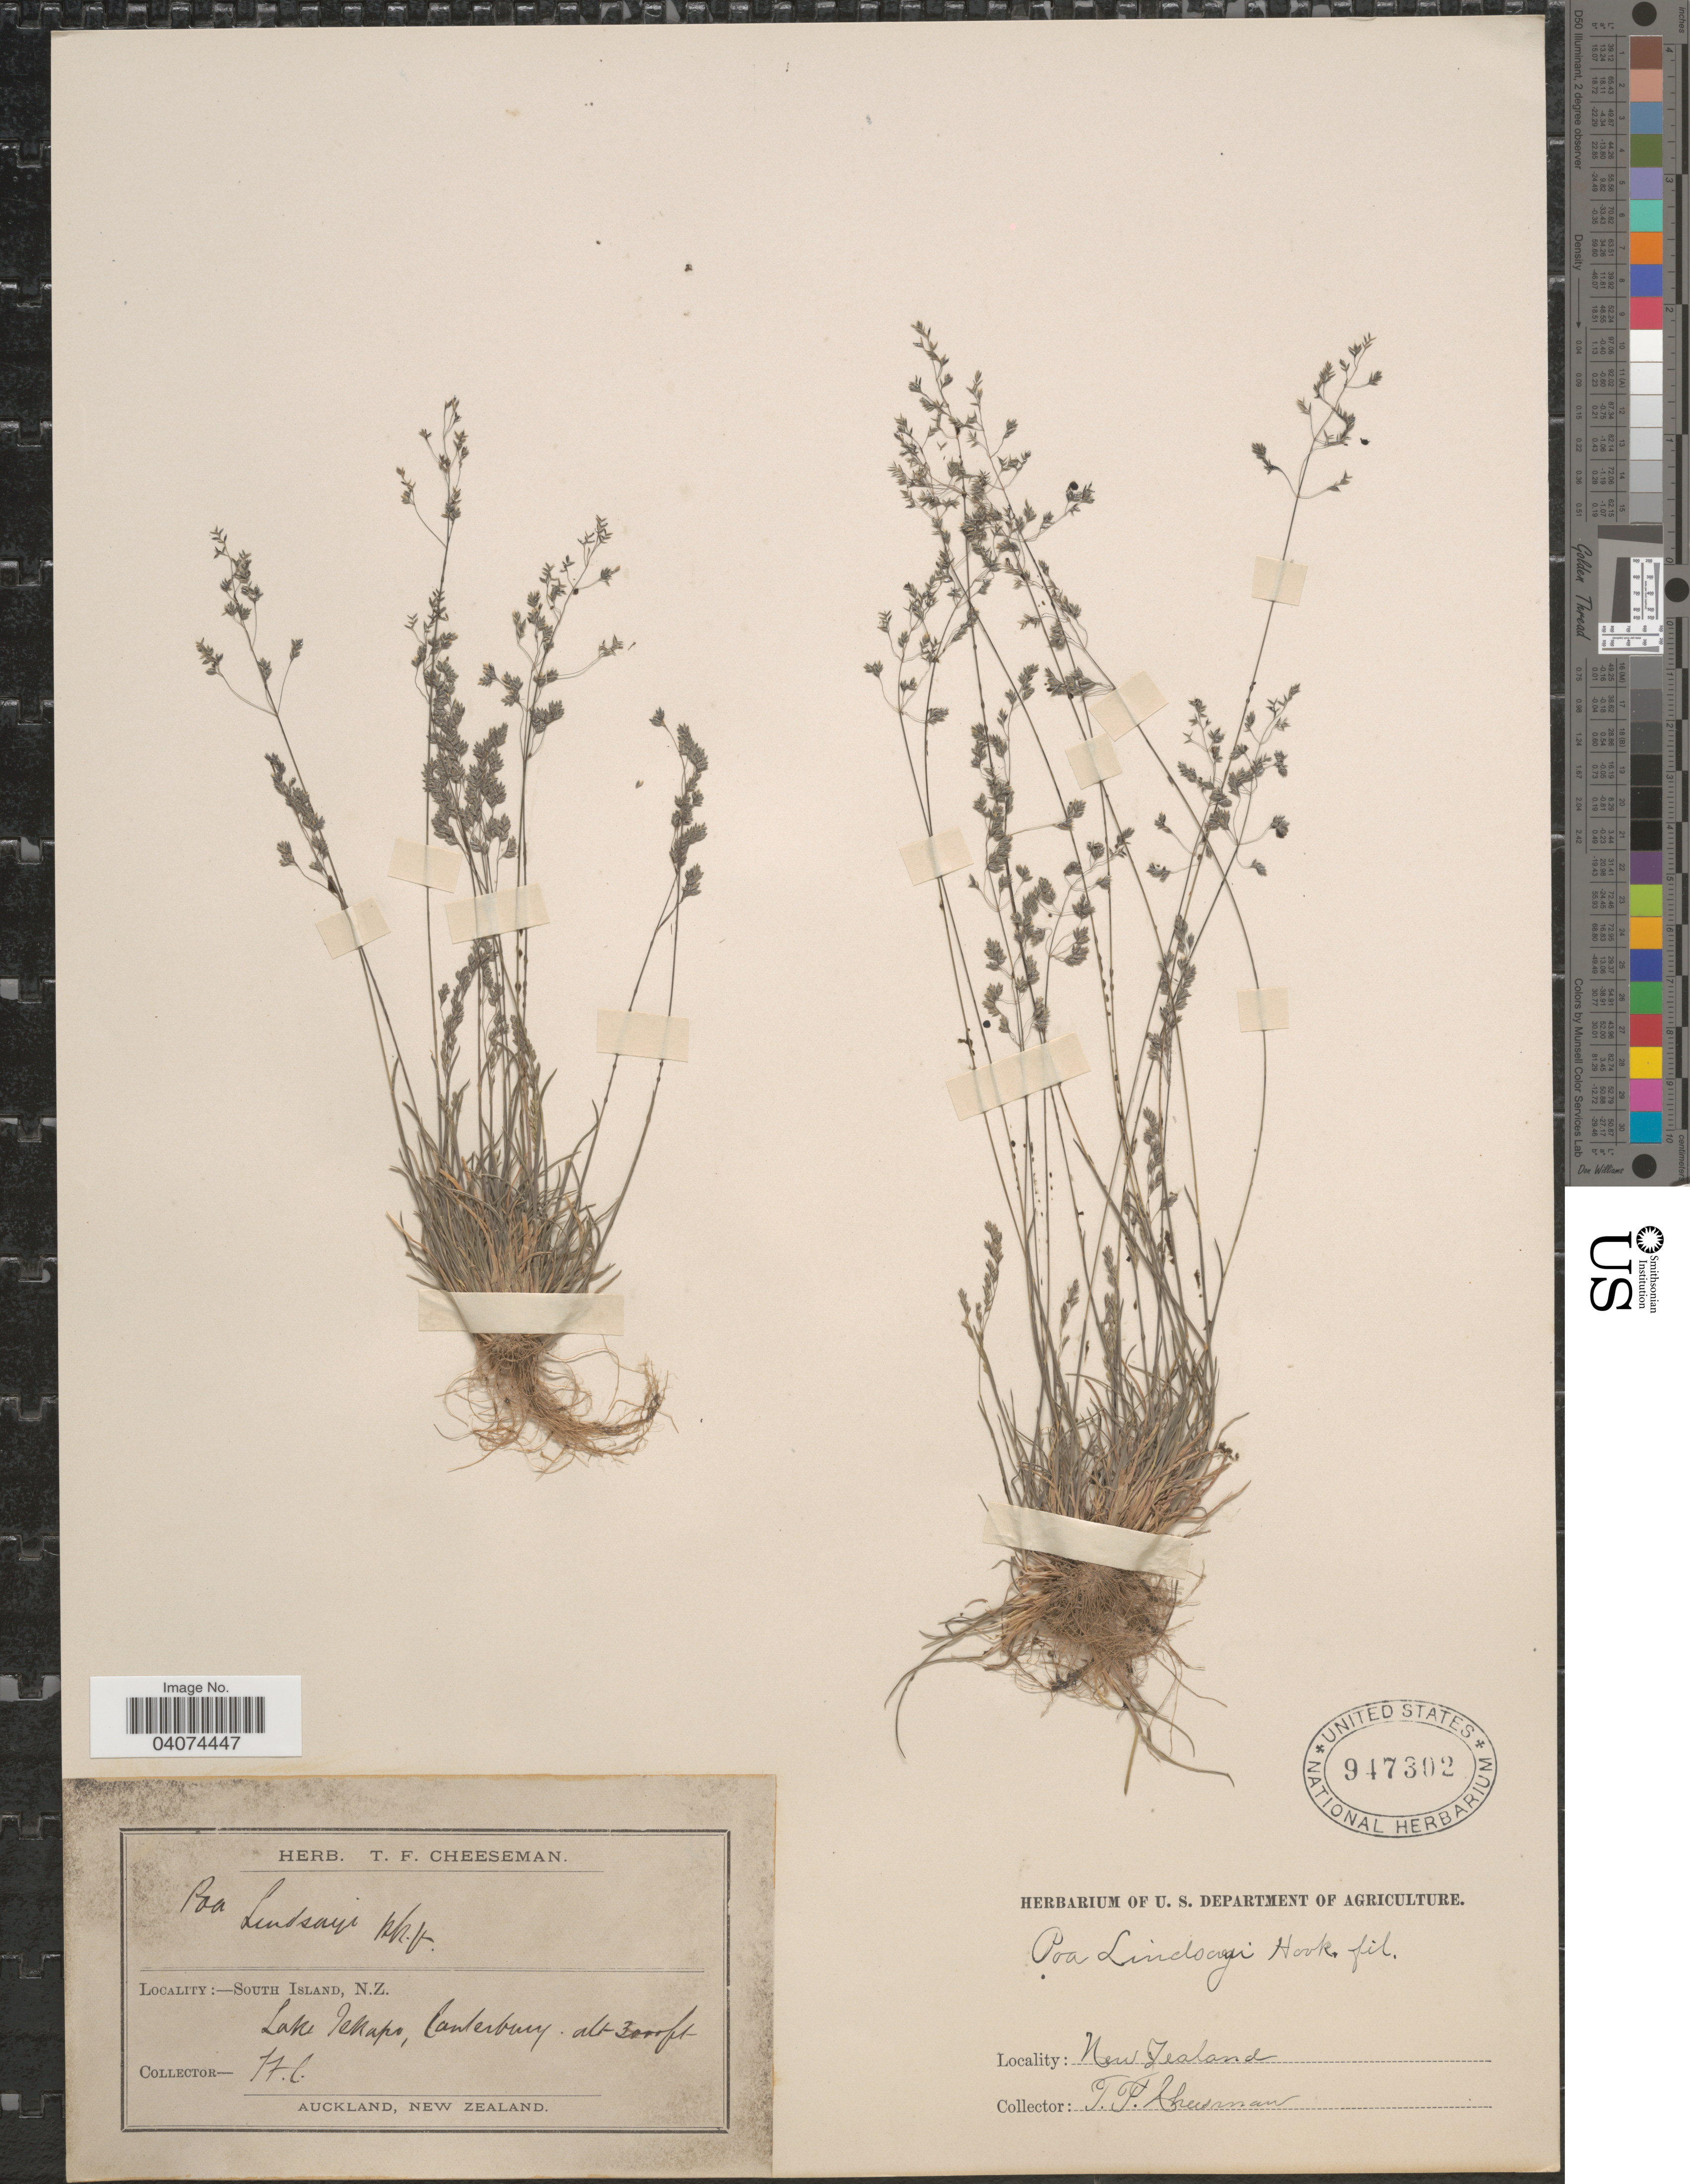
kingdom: Plantae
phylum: Tracheophyta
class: Liliopsida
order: Poales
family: Poaceae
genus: Poa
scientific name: Poa lindsayi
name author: Hook. f.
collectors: T. F. Cheeseman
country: New Zealand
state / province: Canterbury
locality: South Island. Lake Tekapo.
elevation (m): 914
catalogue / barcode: US 947302